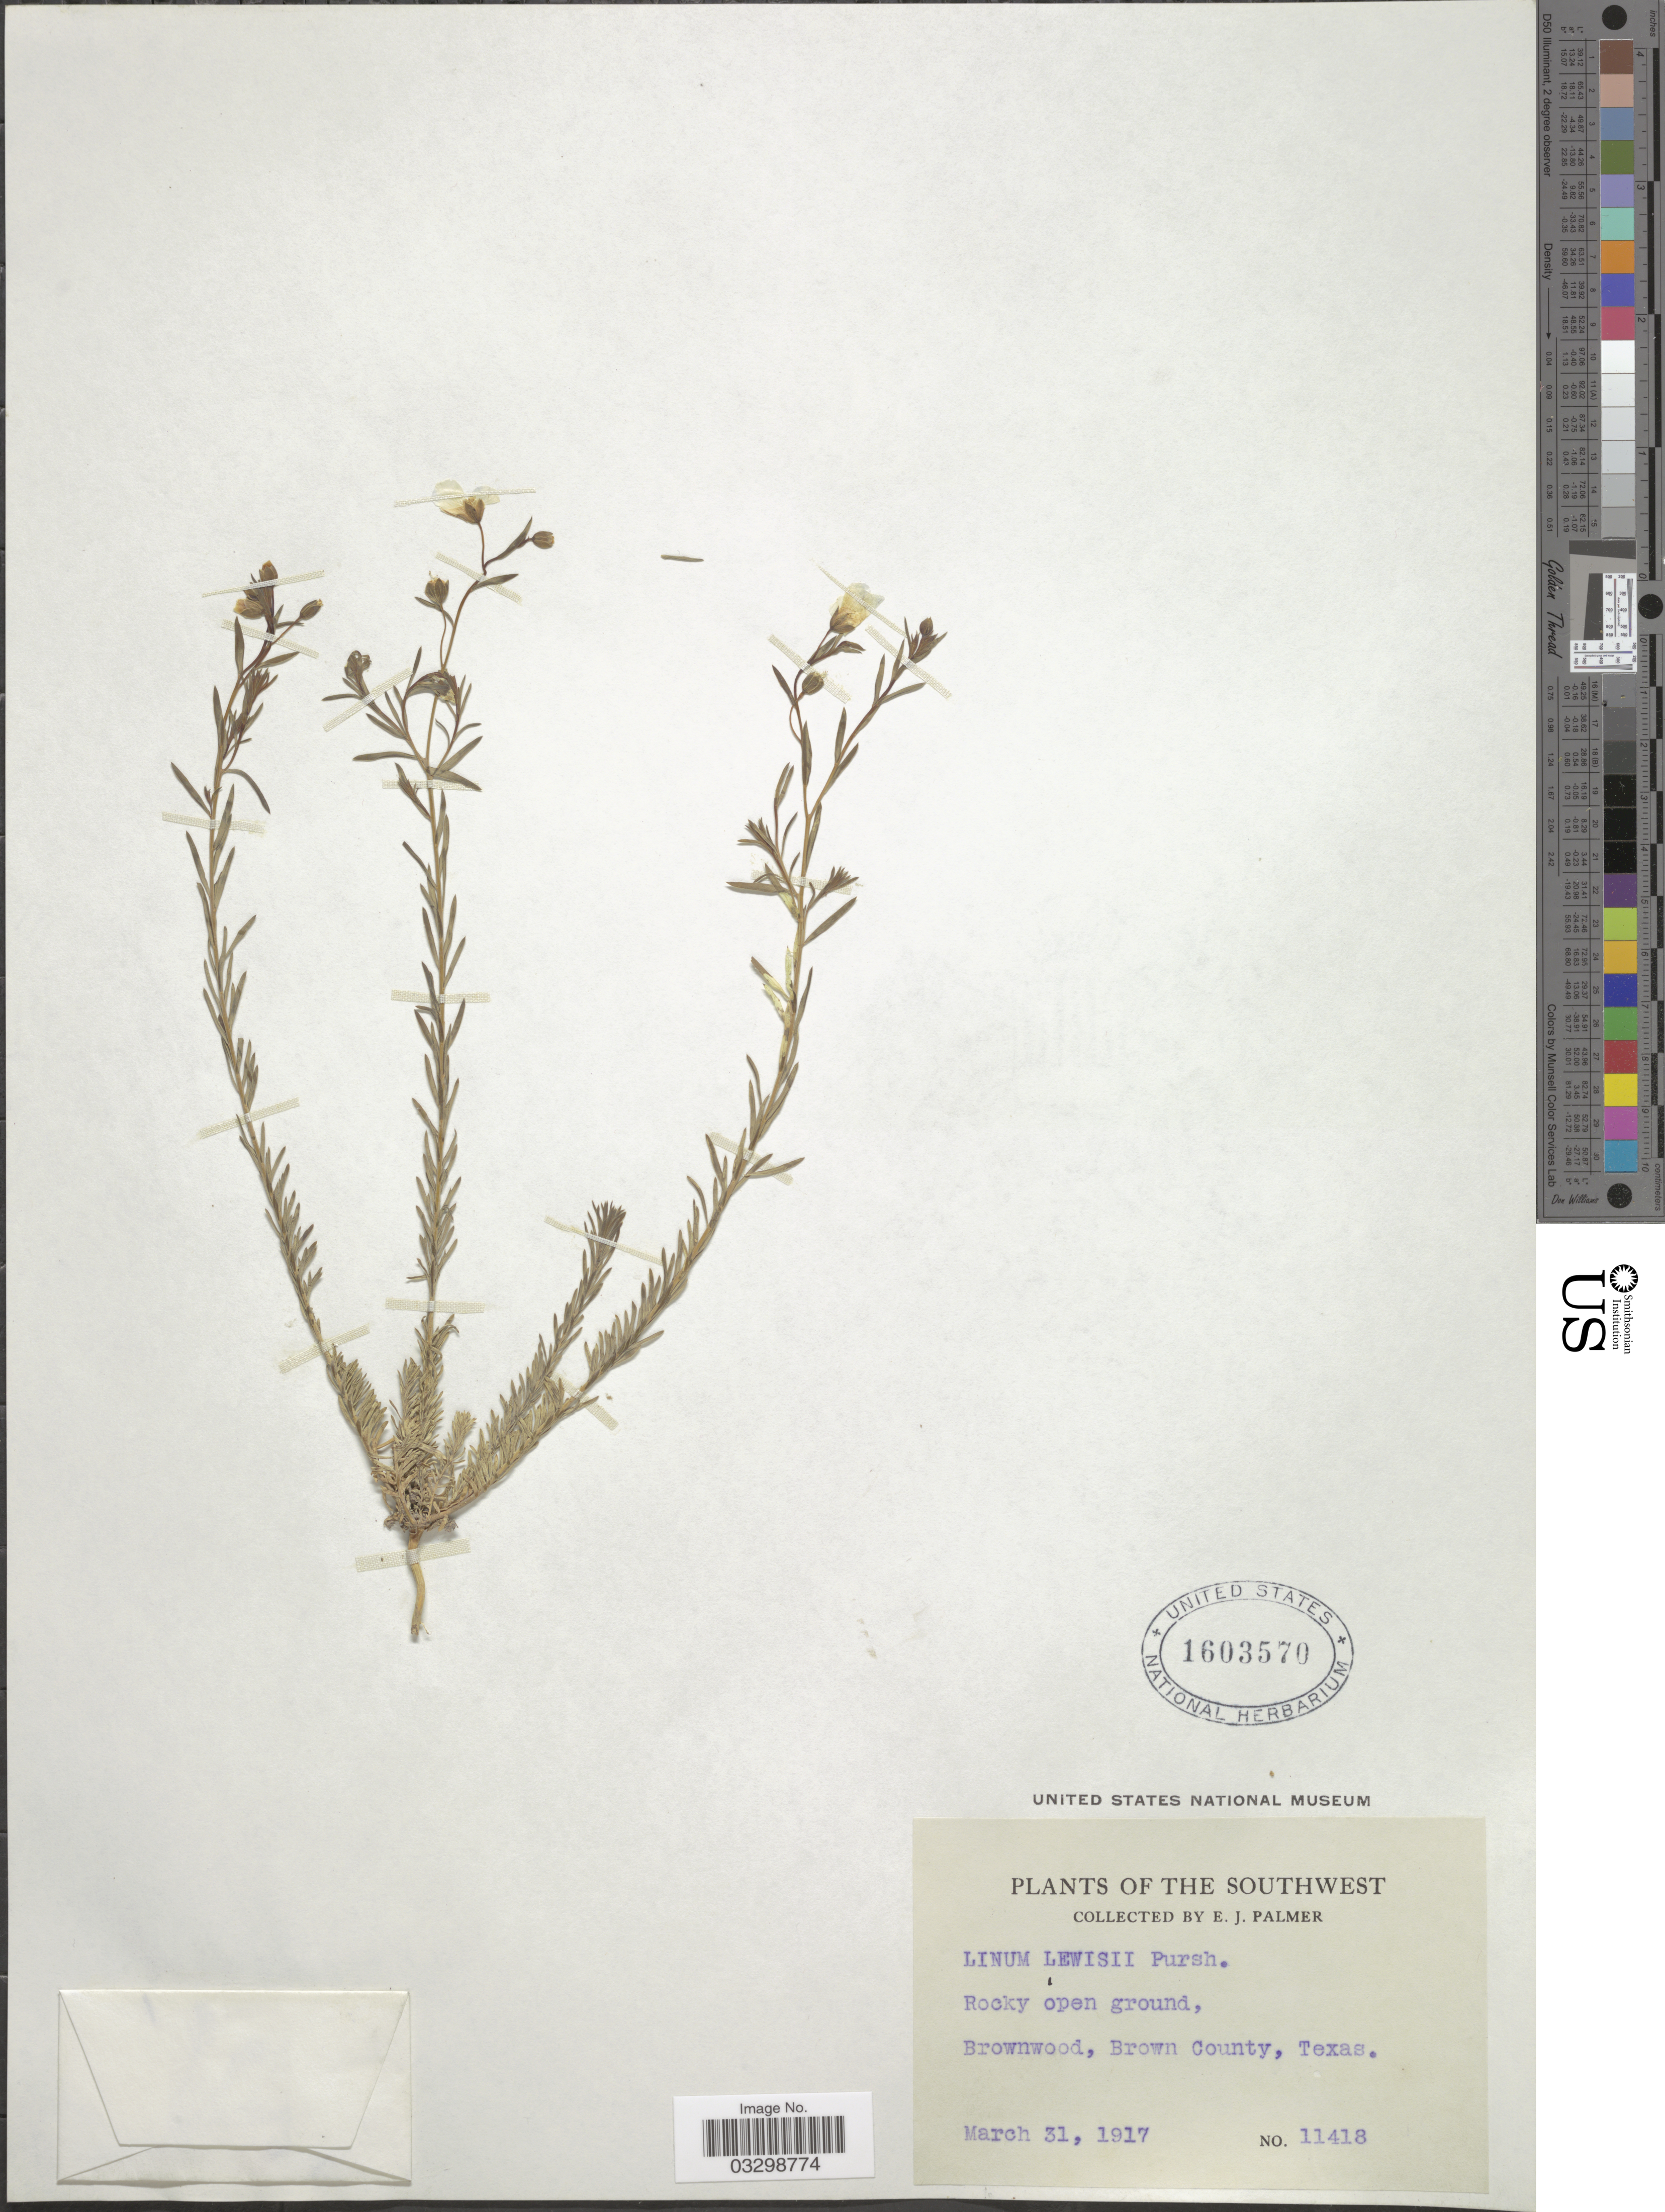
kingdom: Plantae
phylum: Tracheophyta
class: Magnoliopsida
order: Malpighiales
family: Linaceae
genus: Linum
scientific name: Linum lewisii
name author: Pursh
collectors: E. J. Palmer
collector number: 11418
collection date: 1917-03-31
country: United States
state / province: Texas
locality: The Southwest. Brownwood, Brown County.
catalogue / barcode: US 1603570